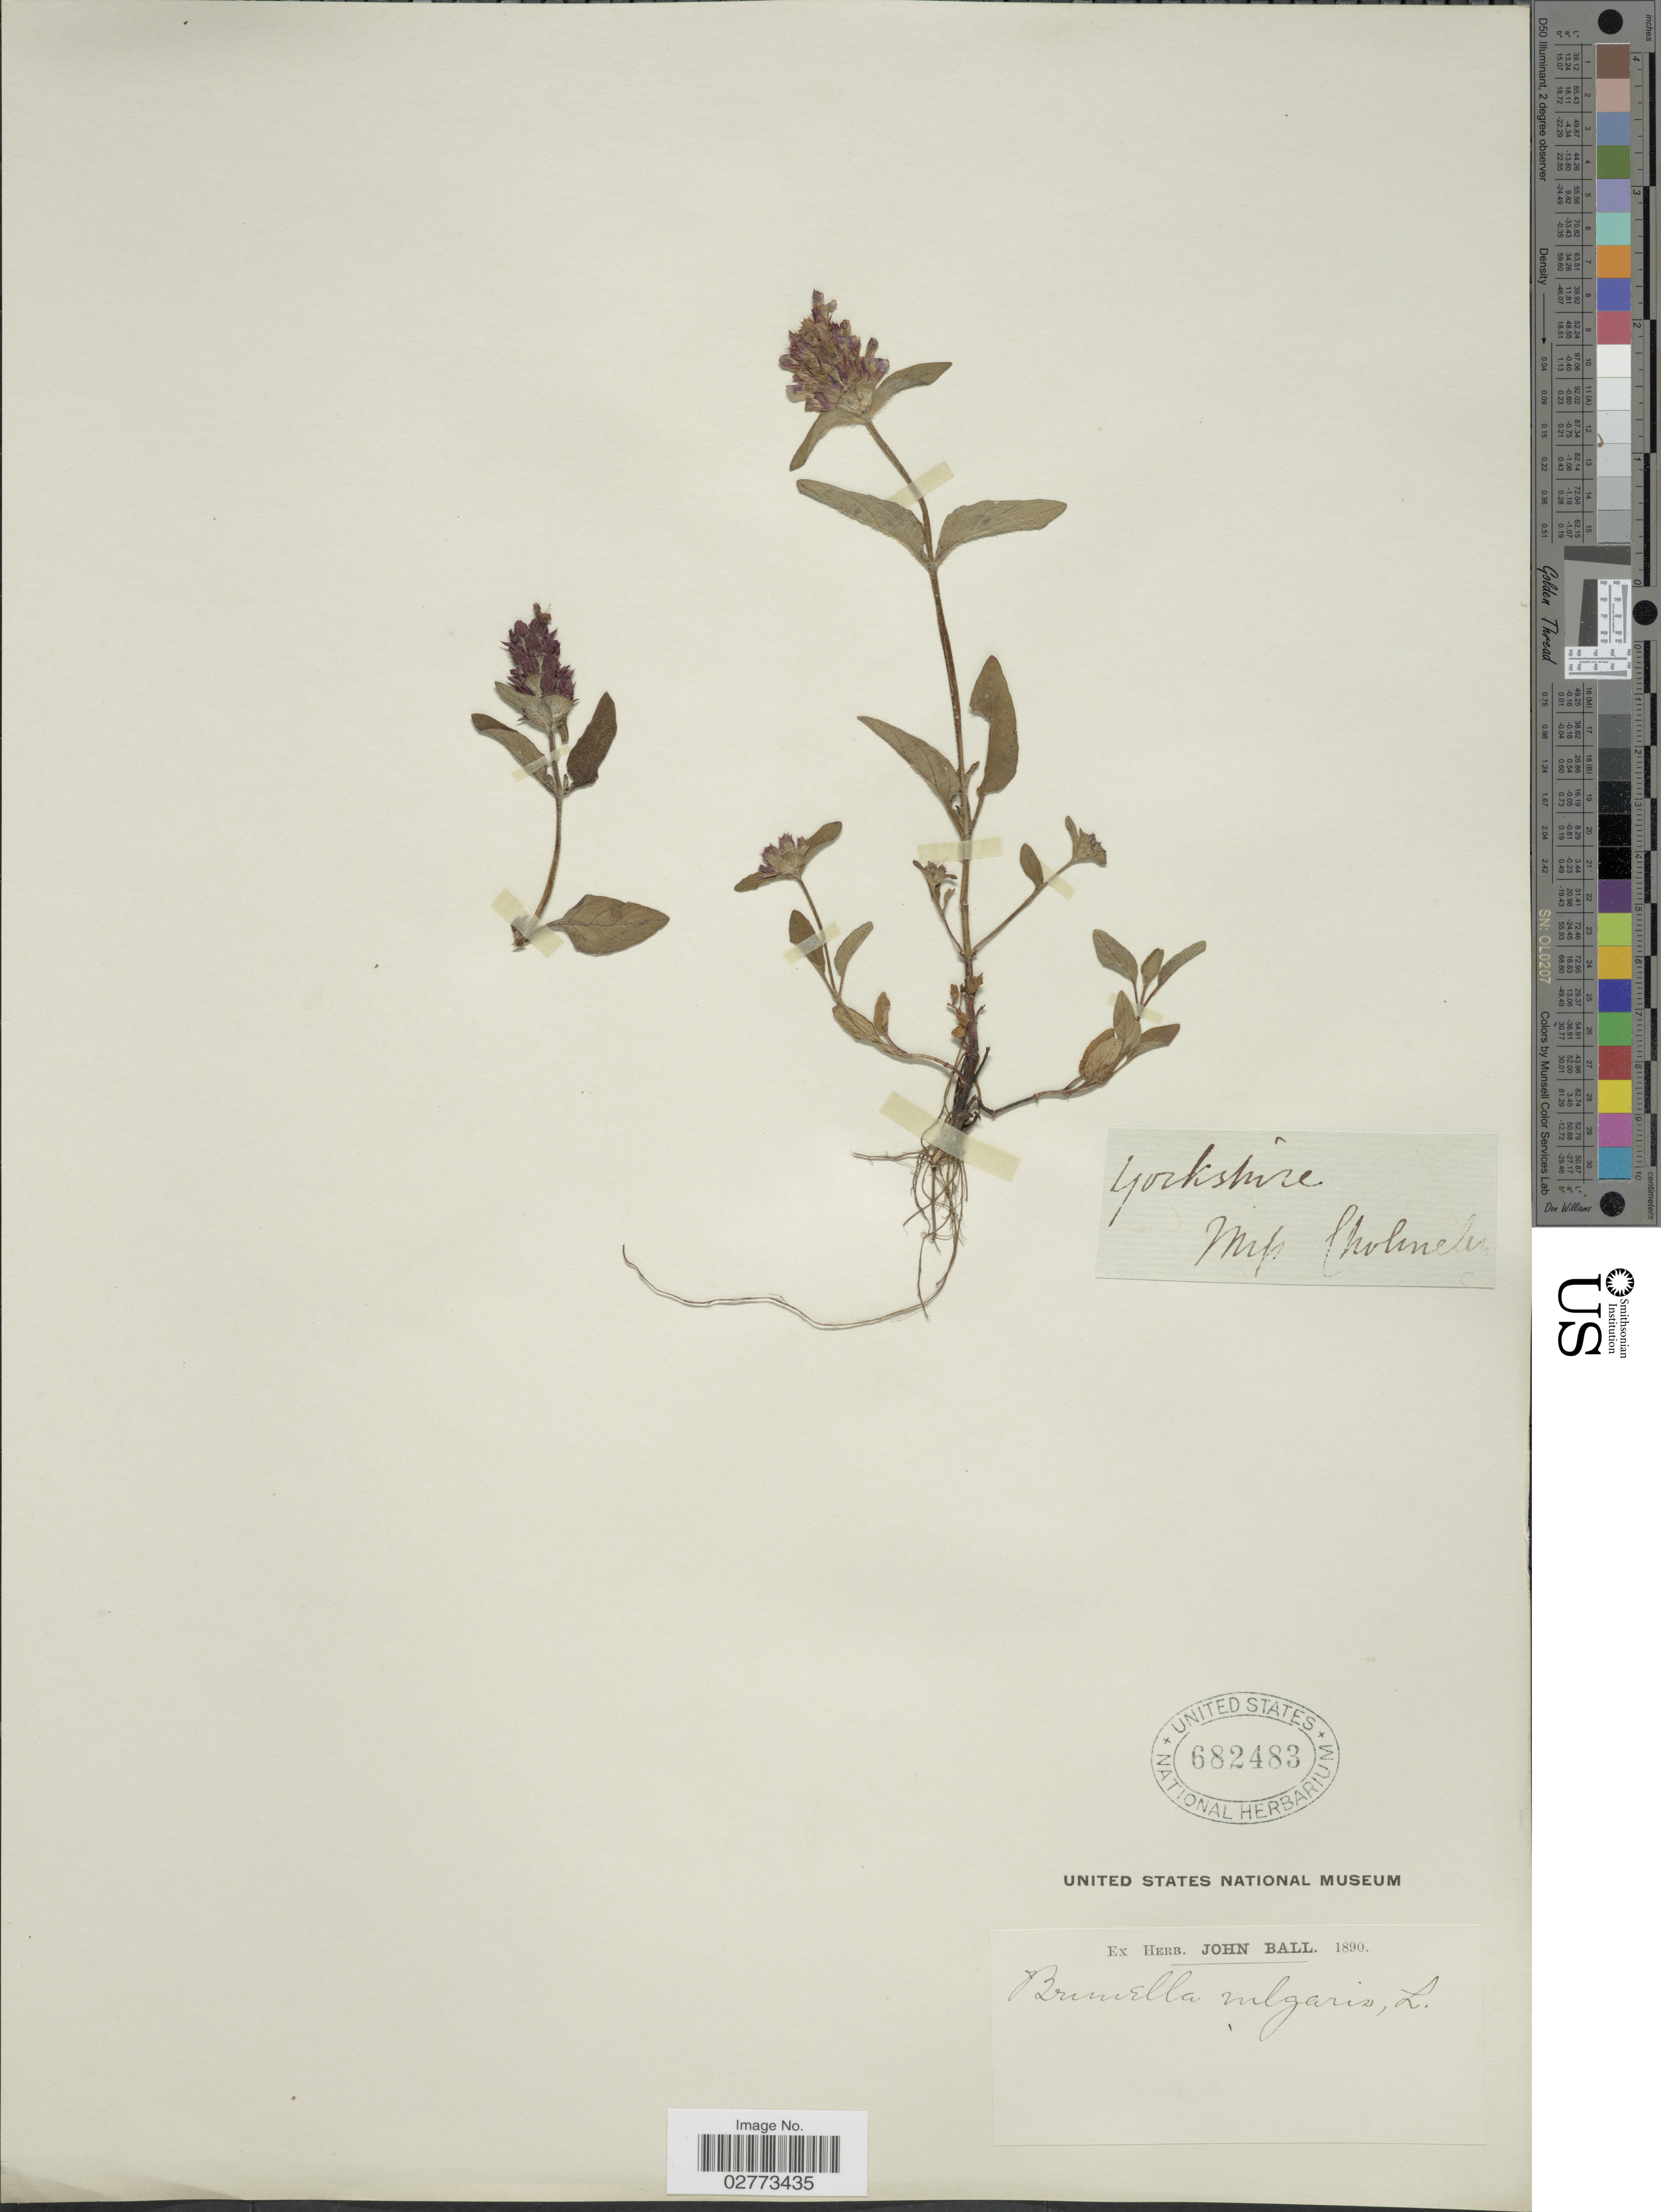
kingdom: Plantae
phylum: Tracheophyta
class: Magnoliopsida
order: Lamiales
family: Lamiaceae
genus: Prunella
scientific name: Prunella sp.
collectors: Cholmeley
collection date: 1890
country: United Kingdom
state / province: England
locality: Yorkshire.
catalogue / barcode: US 682483